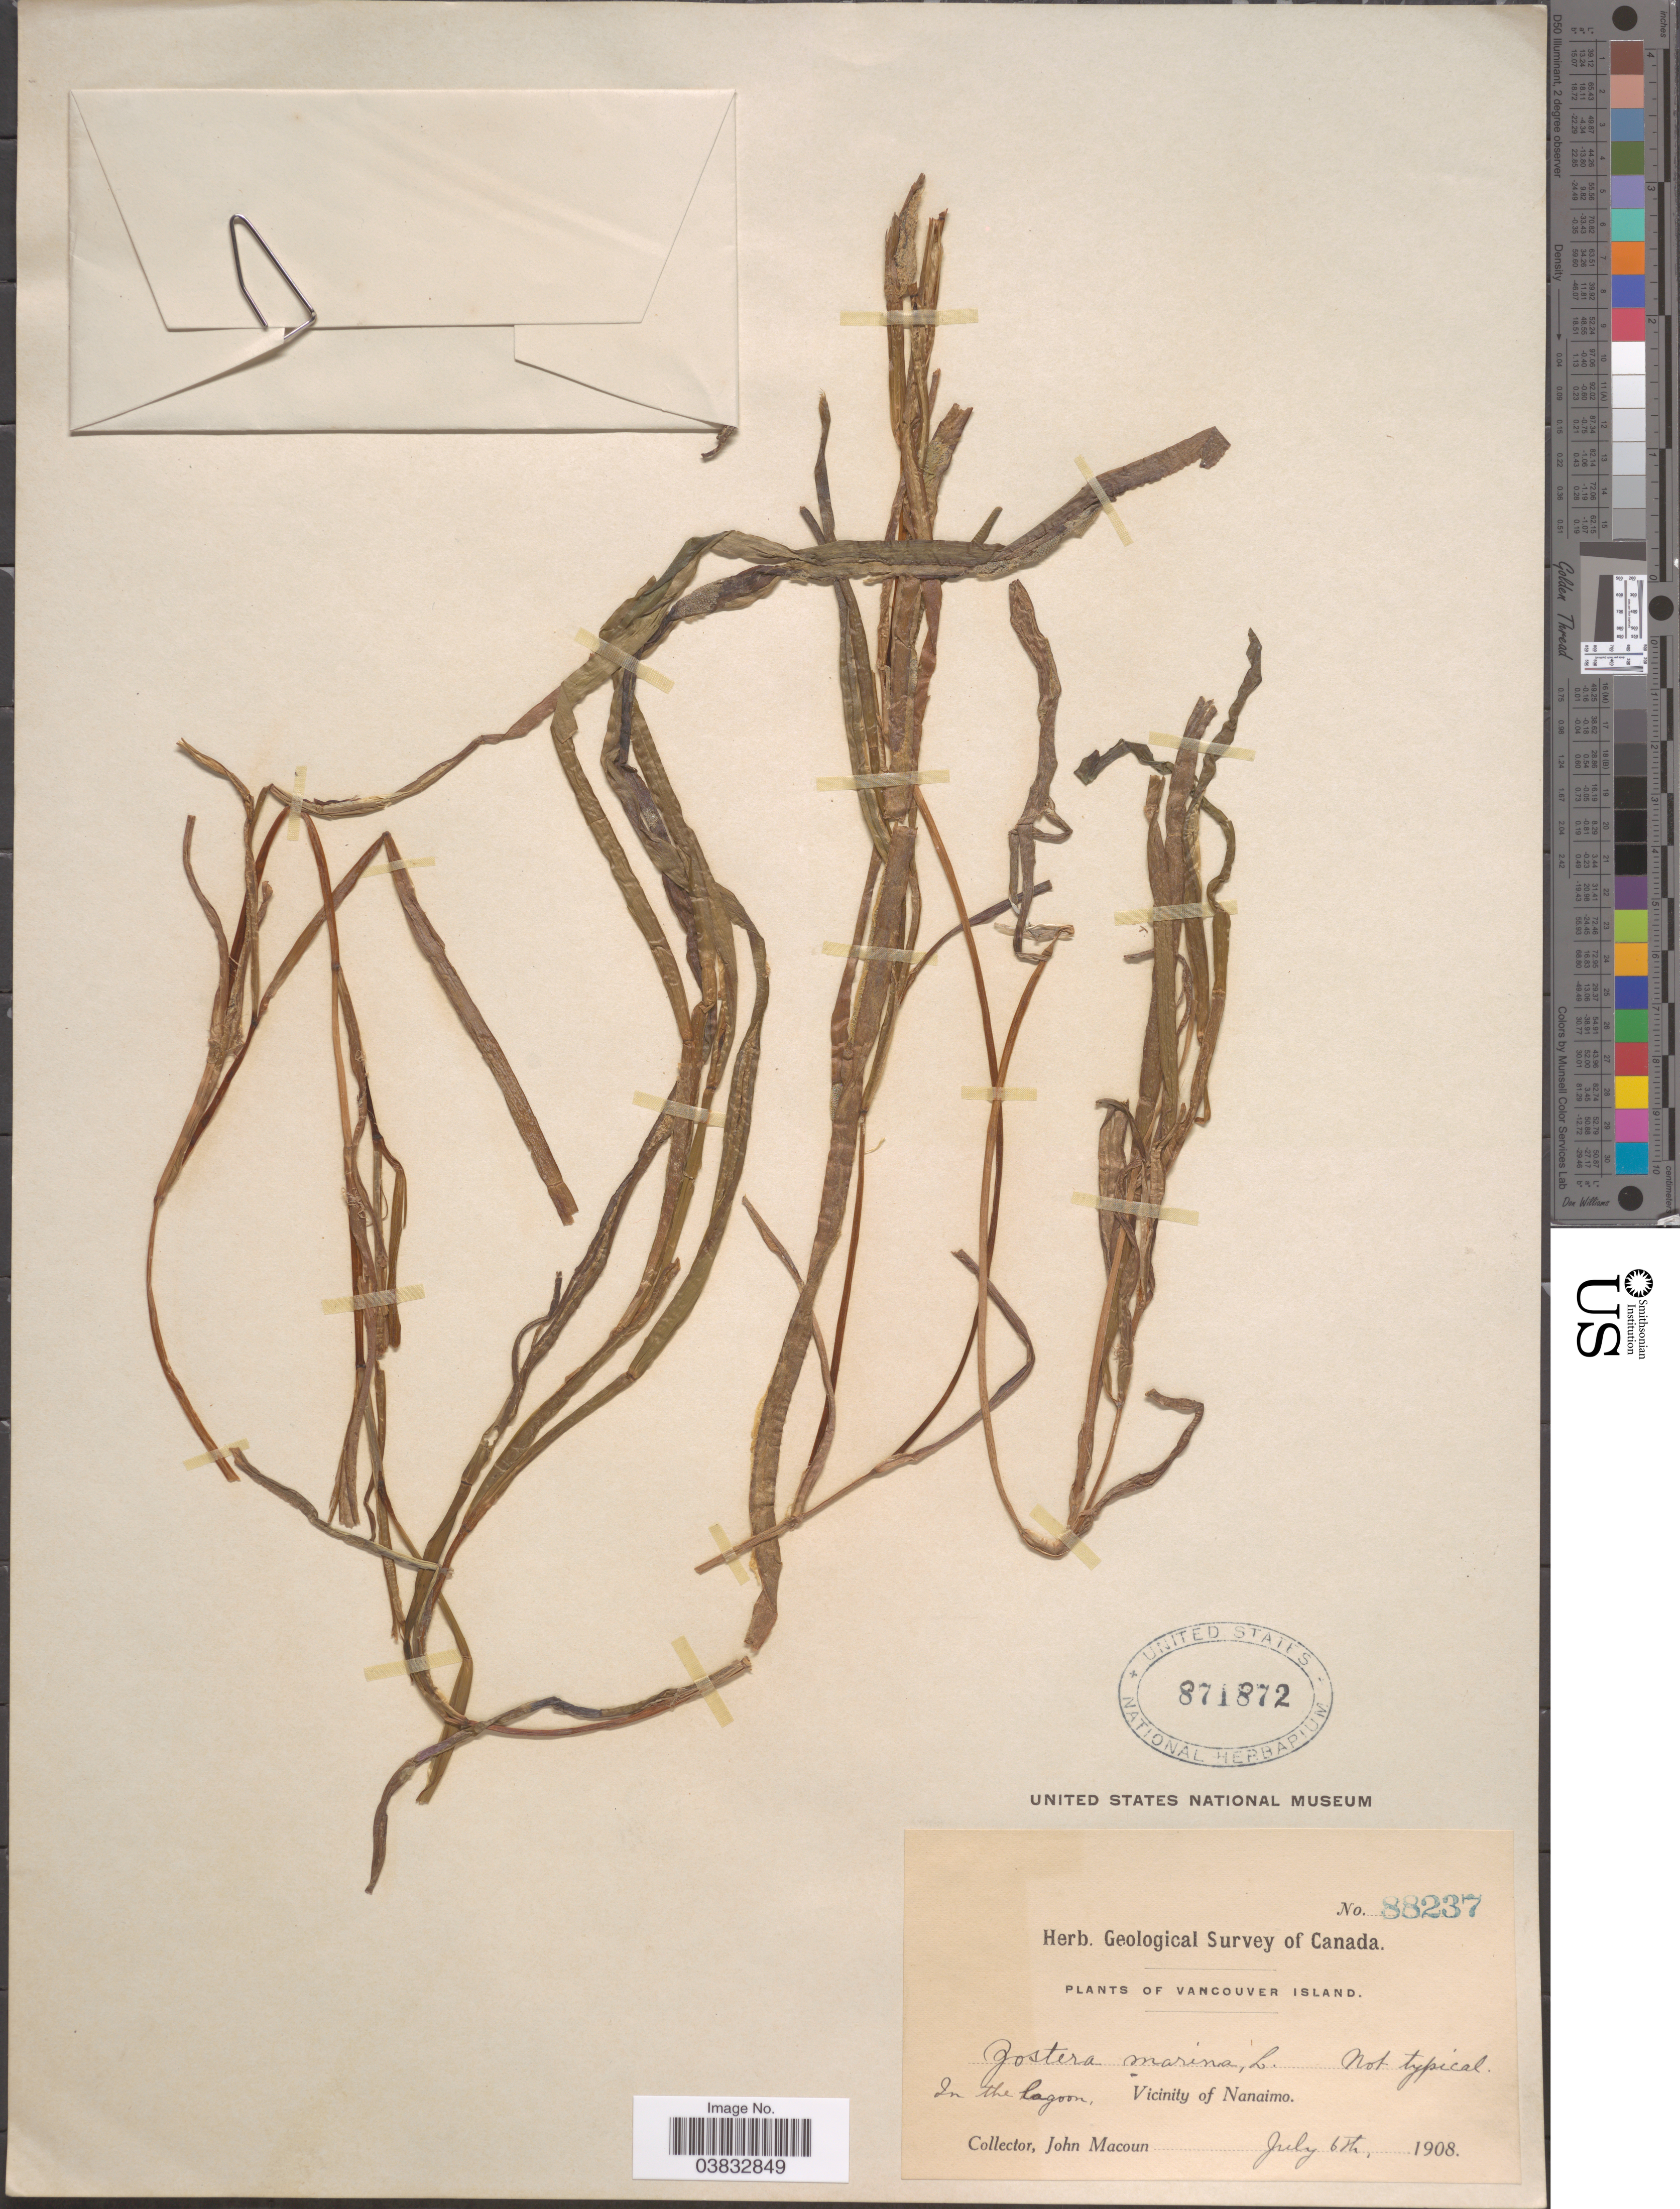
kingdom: Plantae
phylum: Tracheophyta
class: Liliopsida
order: Alismatales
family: Zosteraceae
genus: Zostera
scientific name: Zostera marina var. typica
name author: L.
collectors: J. Macoun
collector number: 88237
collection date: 1908-07-06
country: Canada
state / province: British Columbia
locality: Vancouver Island. Vicinity of Nanaimo.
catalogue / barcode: US 871872